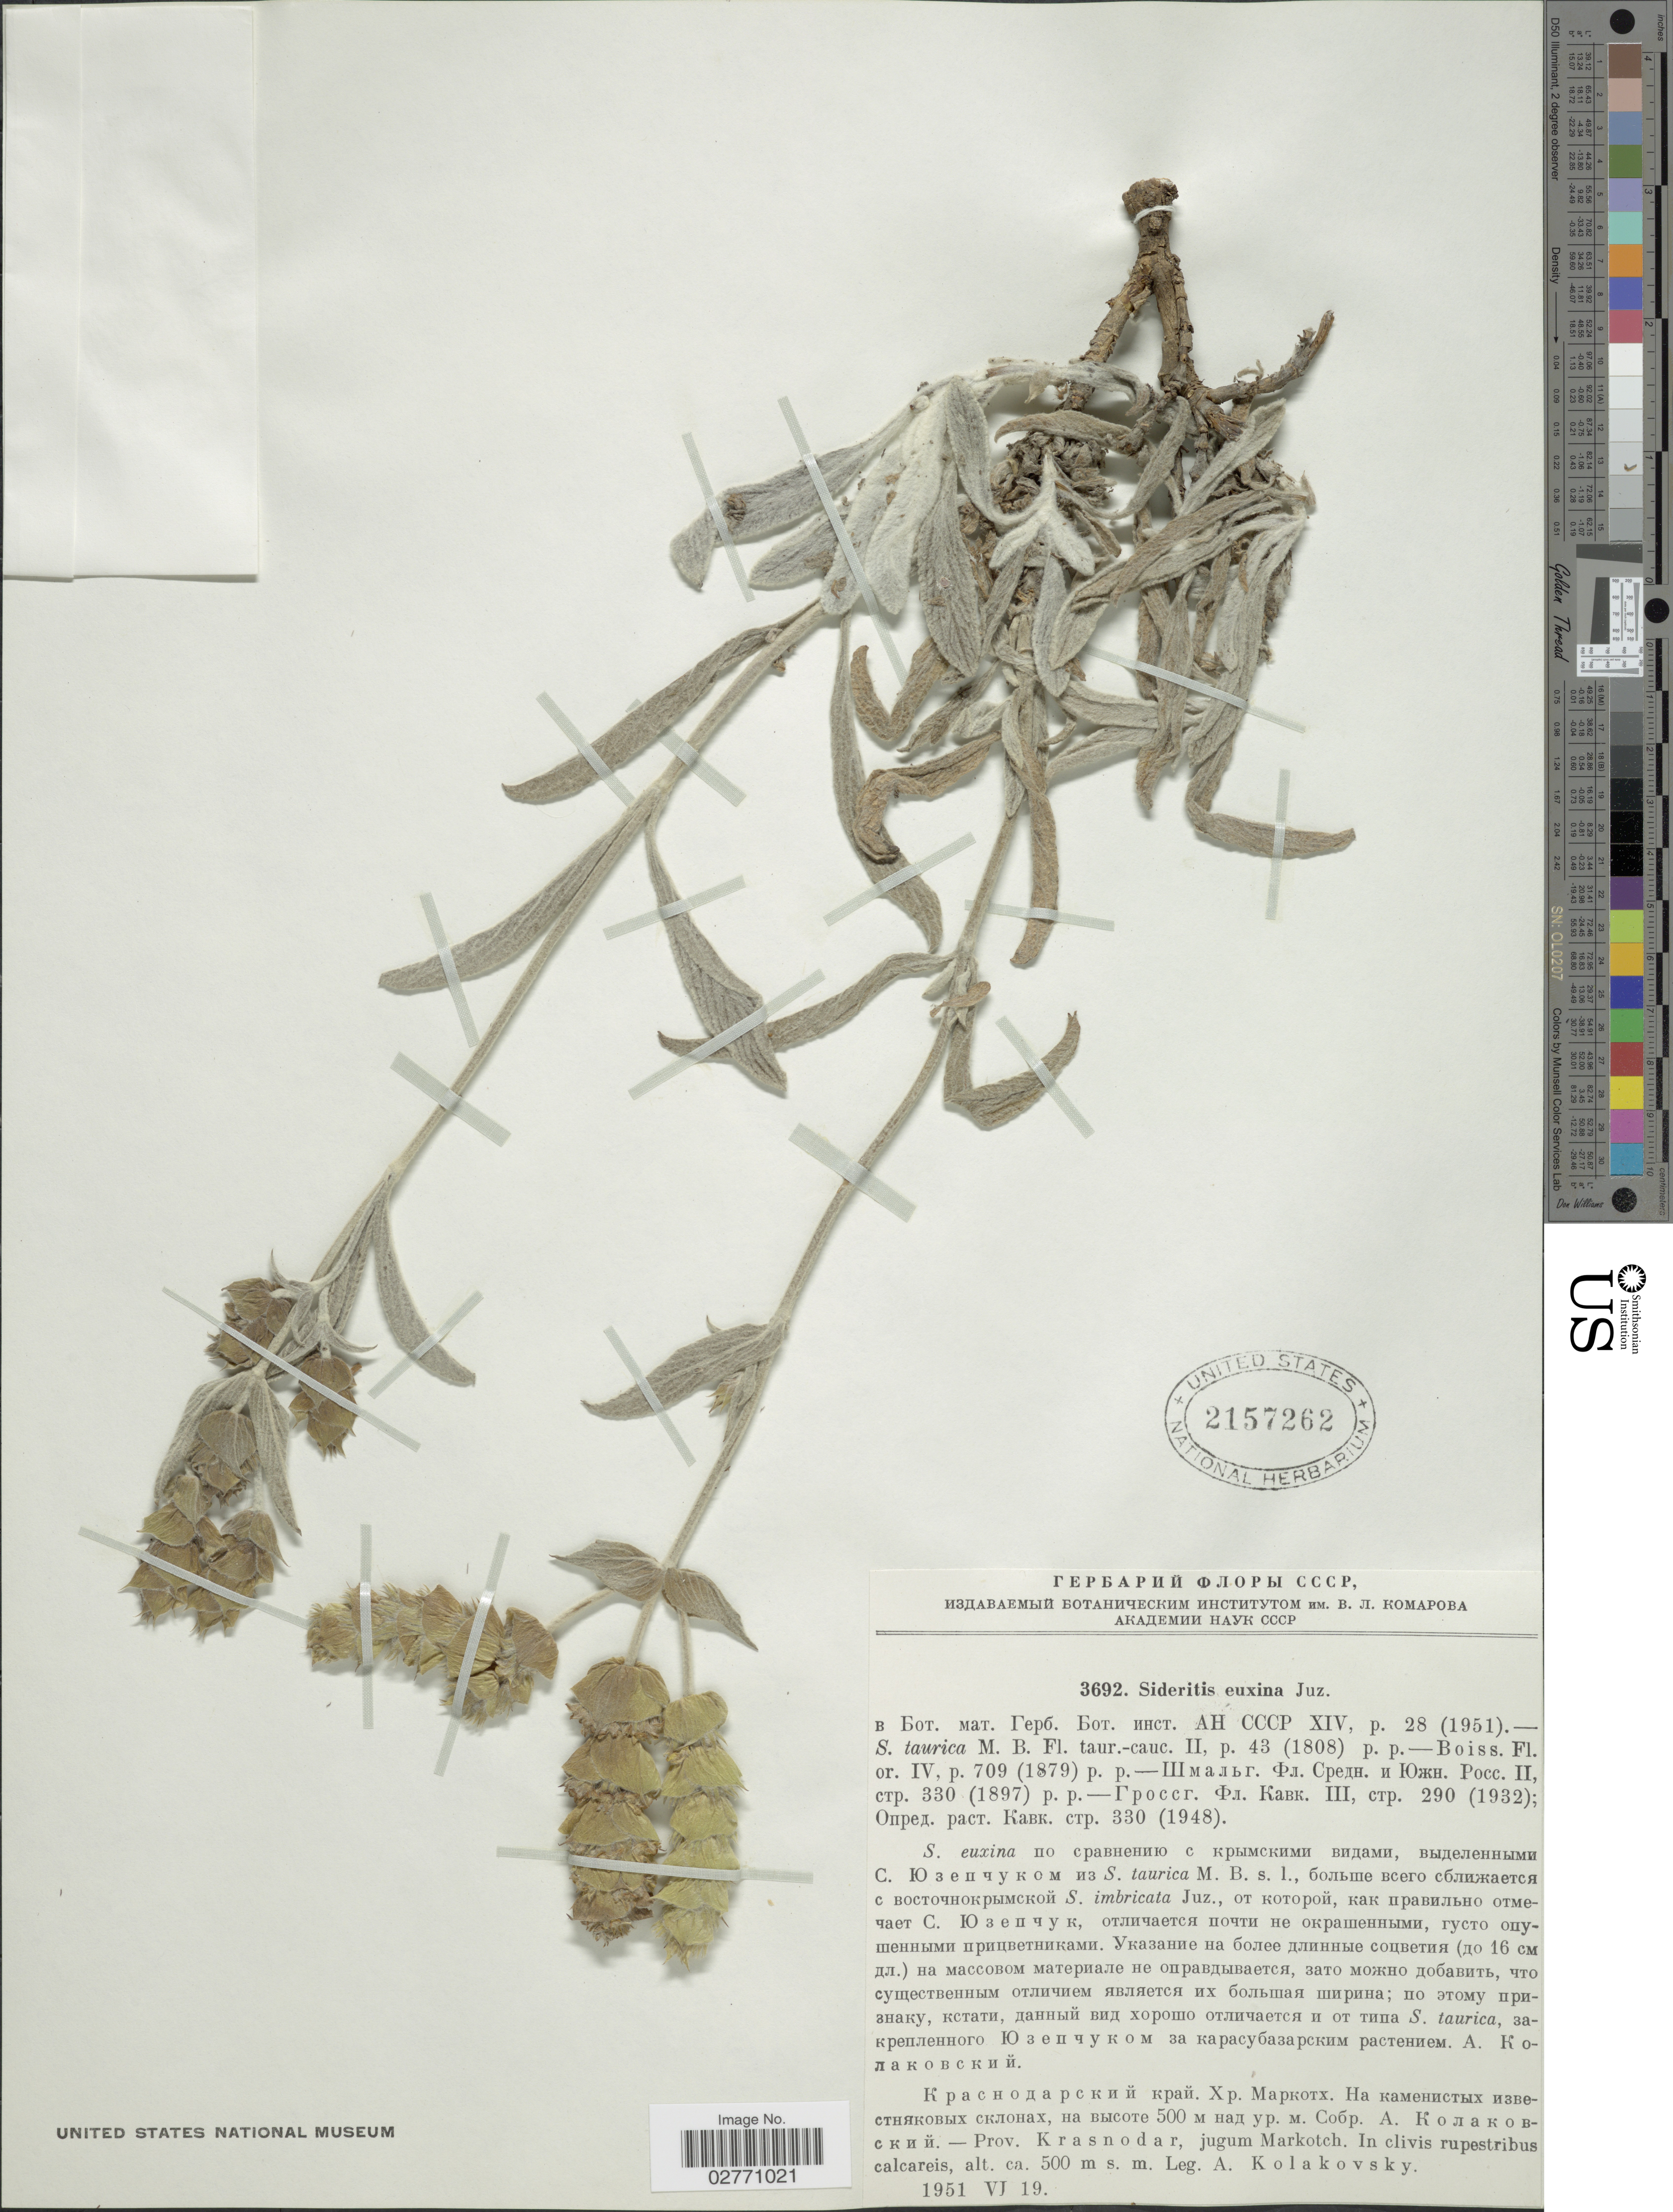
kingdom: Plantae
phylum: Tracheophyta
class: Magnoliopsida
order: Lamiales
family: Lamiaceae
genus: Sideritis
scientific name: Sideritis euxina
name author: Juz.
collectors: A. Kolakovsky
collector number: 3692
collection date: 1951-06-19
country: Russian Federation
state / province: Krasnodar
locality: Prov. Krasnodar, jugum Markotch.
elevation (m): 500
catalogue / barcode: US 2157262